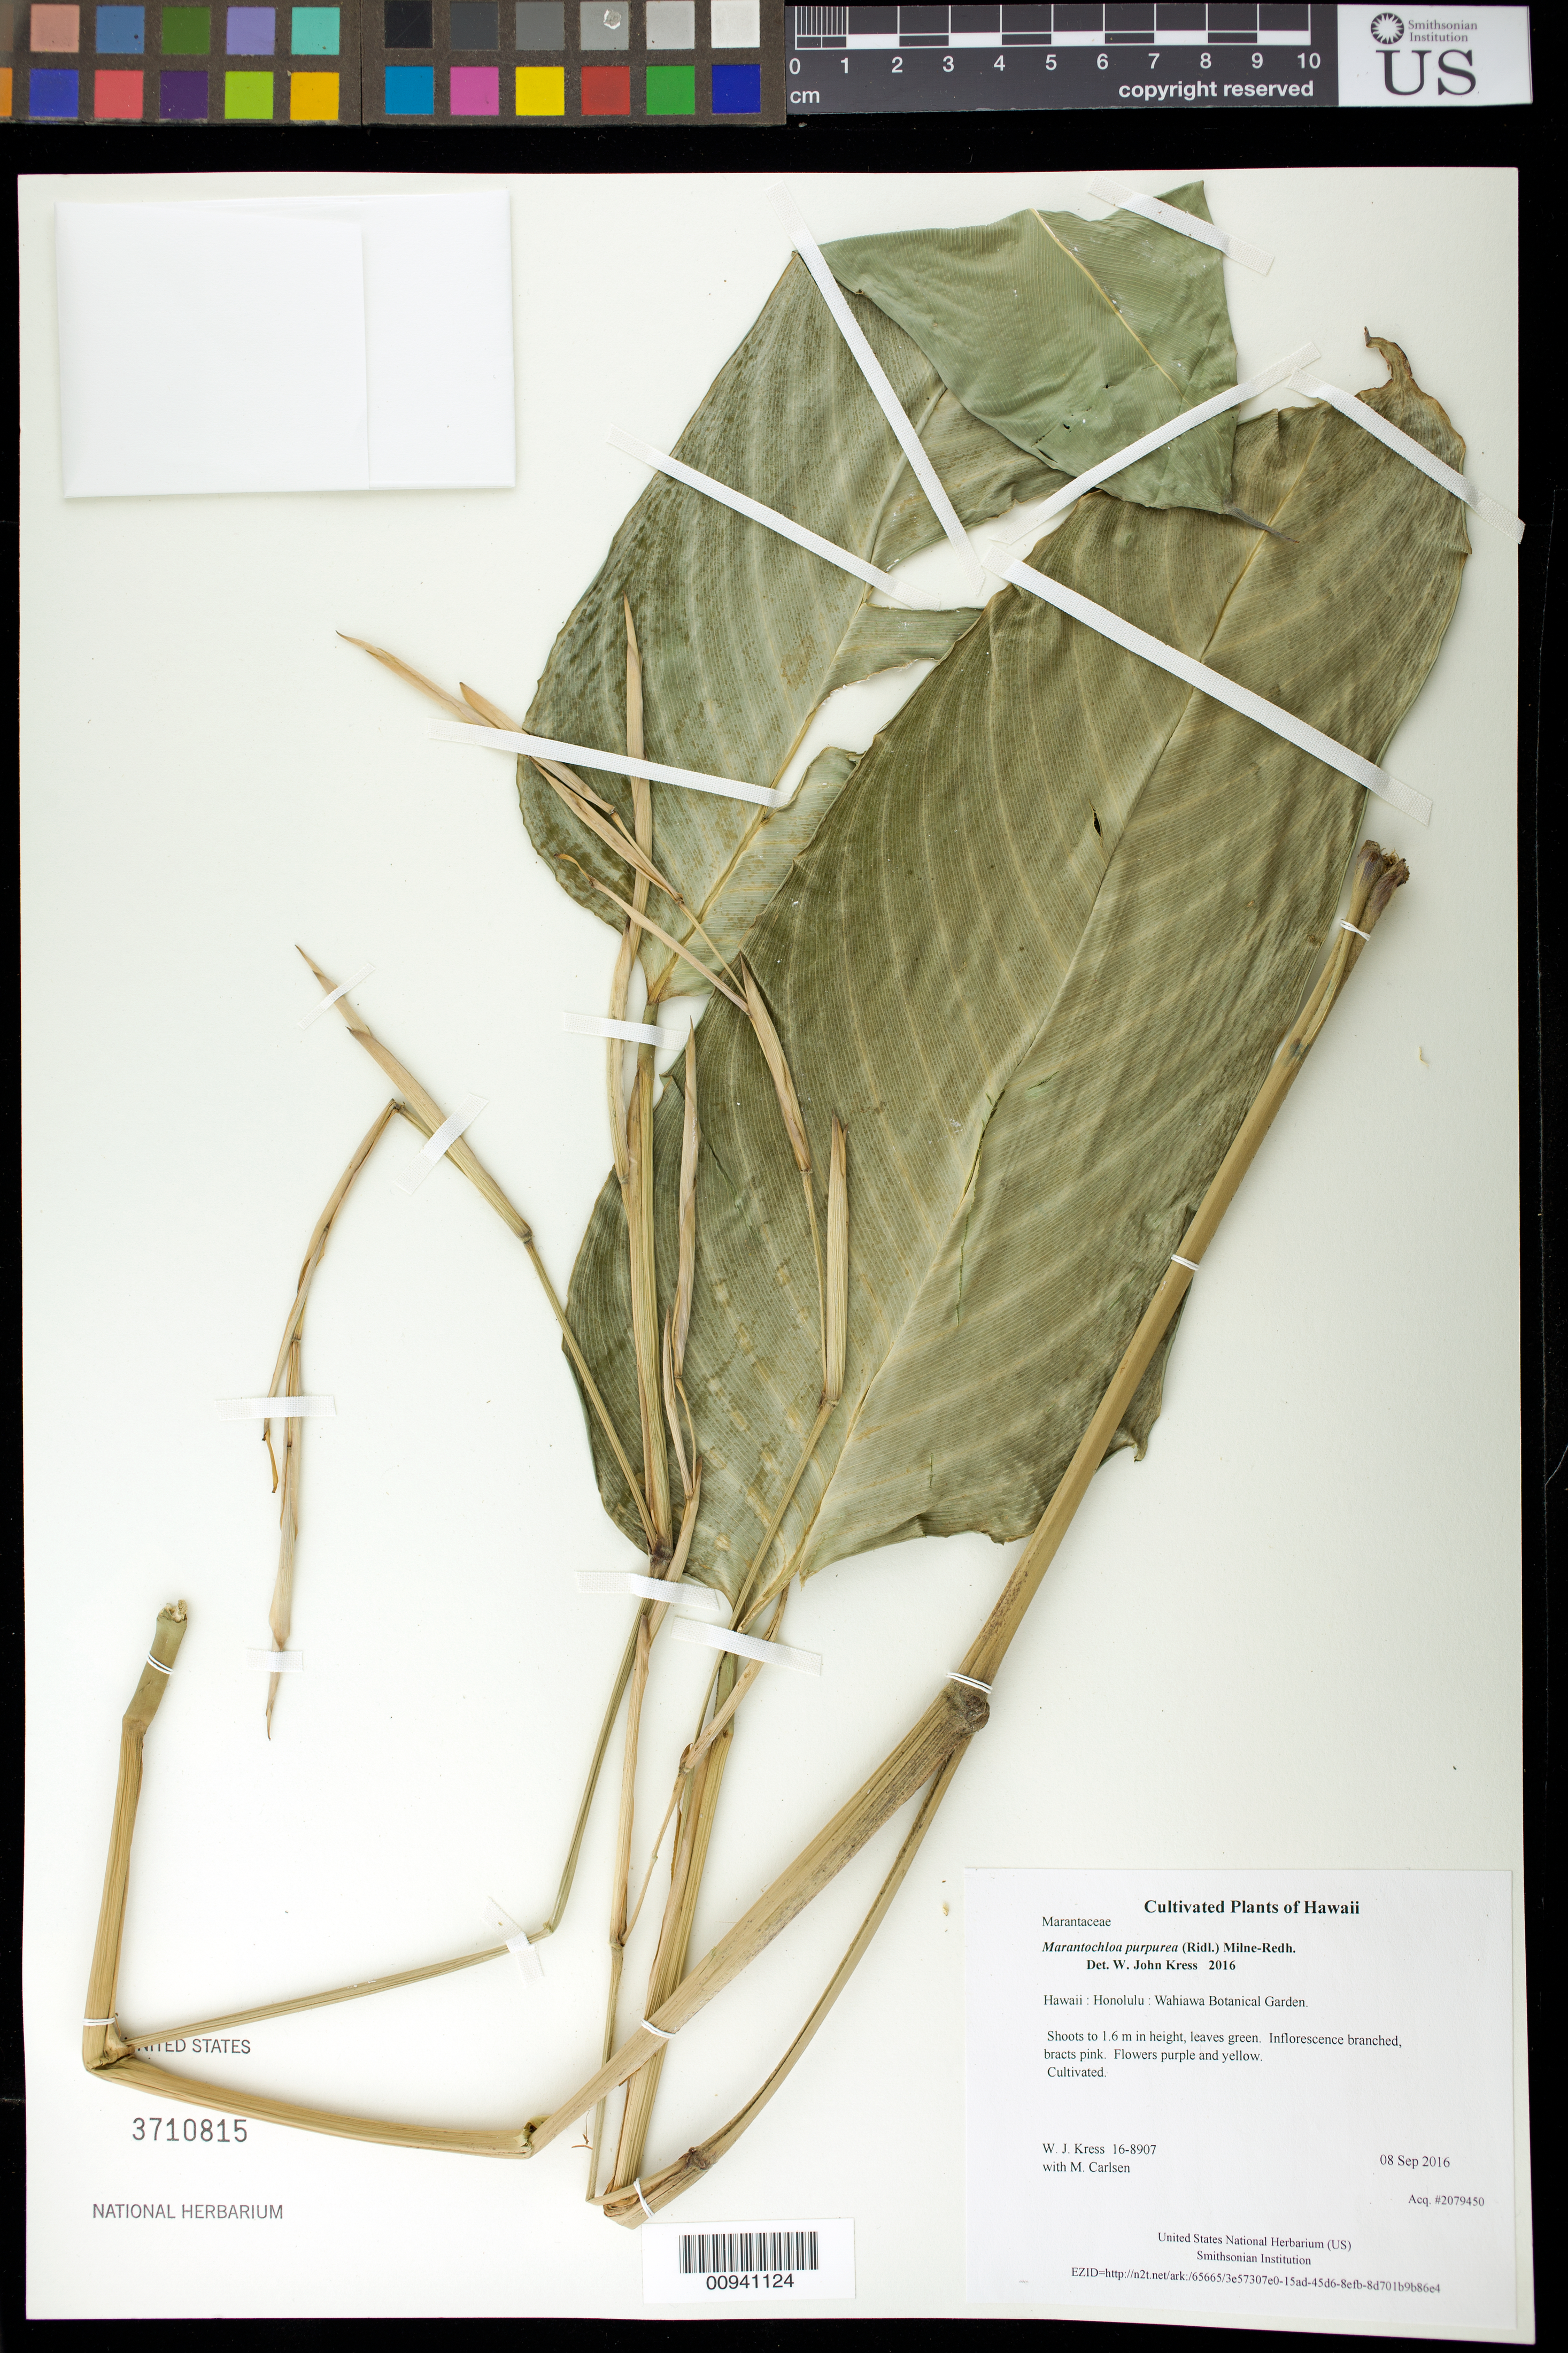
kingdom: Plantae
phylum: Tracheophyta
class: Liliopsida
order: Zingiberales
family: Marantaceae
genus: Marantochloa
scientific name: Marantochloa purpurea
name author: (Ridl.) Milne-Redh.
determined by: Kress, W. J., (US), Smithsonian Institution - National Museum of Natural History (UNITED STATES)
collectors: W. J. Kress & M. M. Carlsen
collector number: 16-8907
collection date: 2016-09-08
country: United States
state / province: Hawaii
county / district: Honolulu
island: Oahu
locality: Wahiawa Botanical Garden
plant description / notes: Frozen tissue stored in Biorepository at AG5NN90; dried tissue stored at AG5NN89.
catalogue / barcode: US 3710815